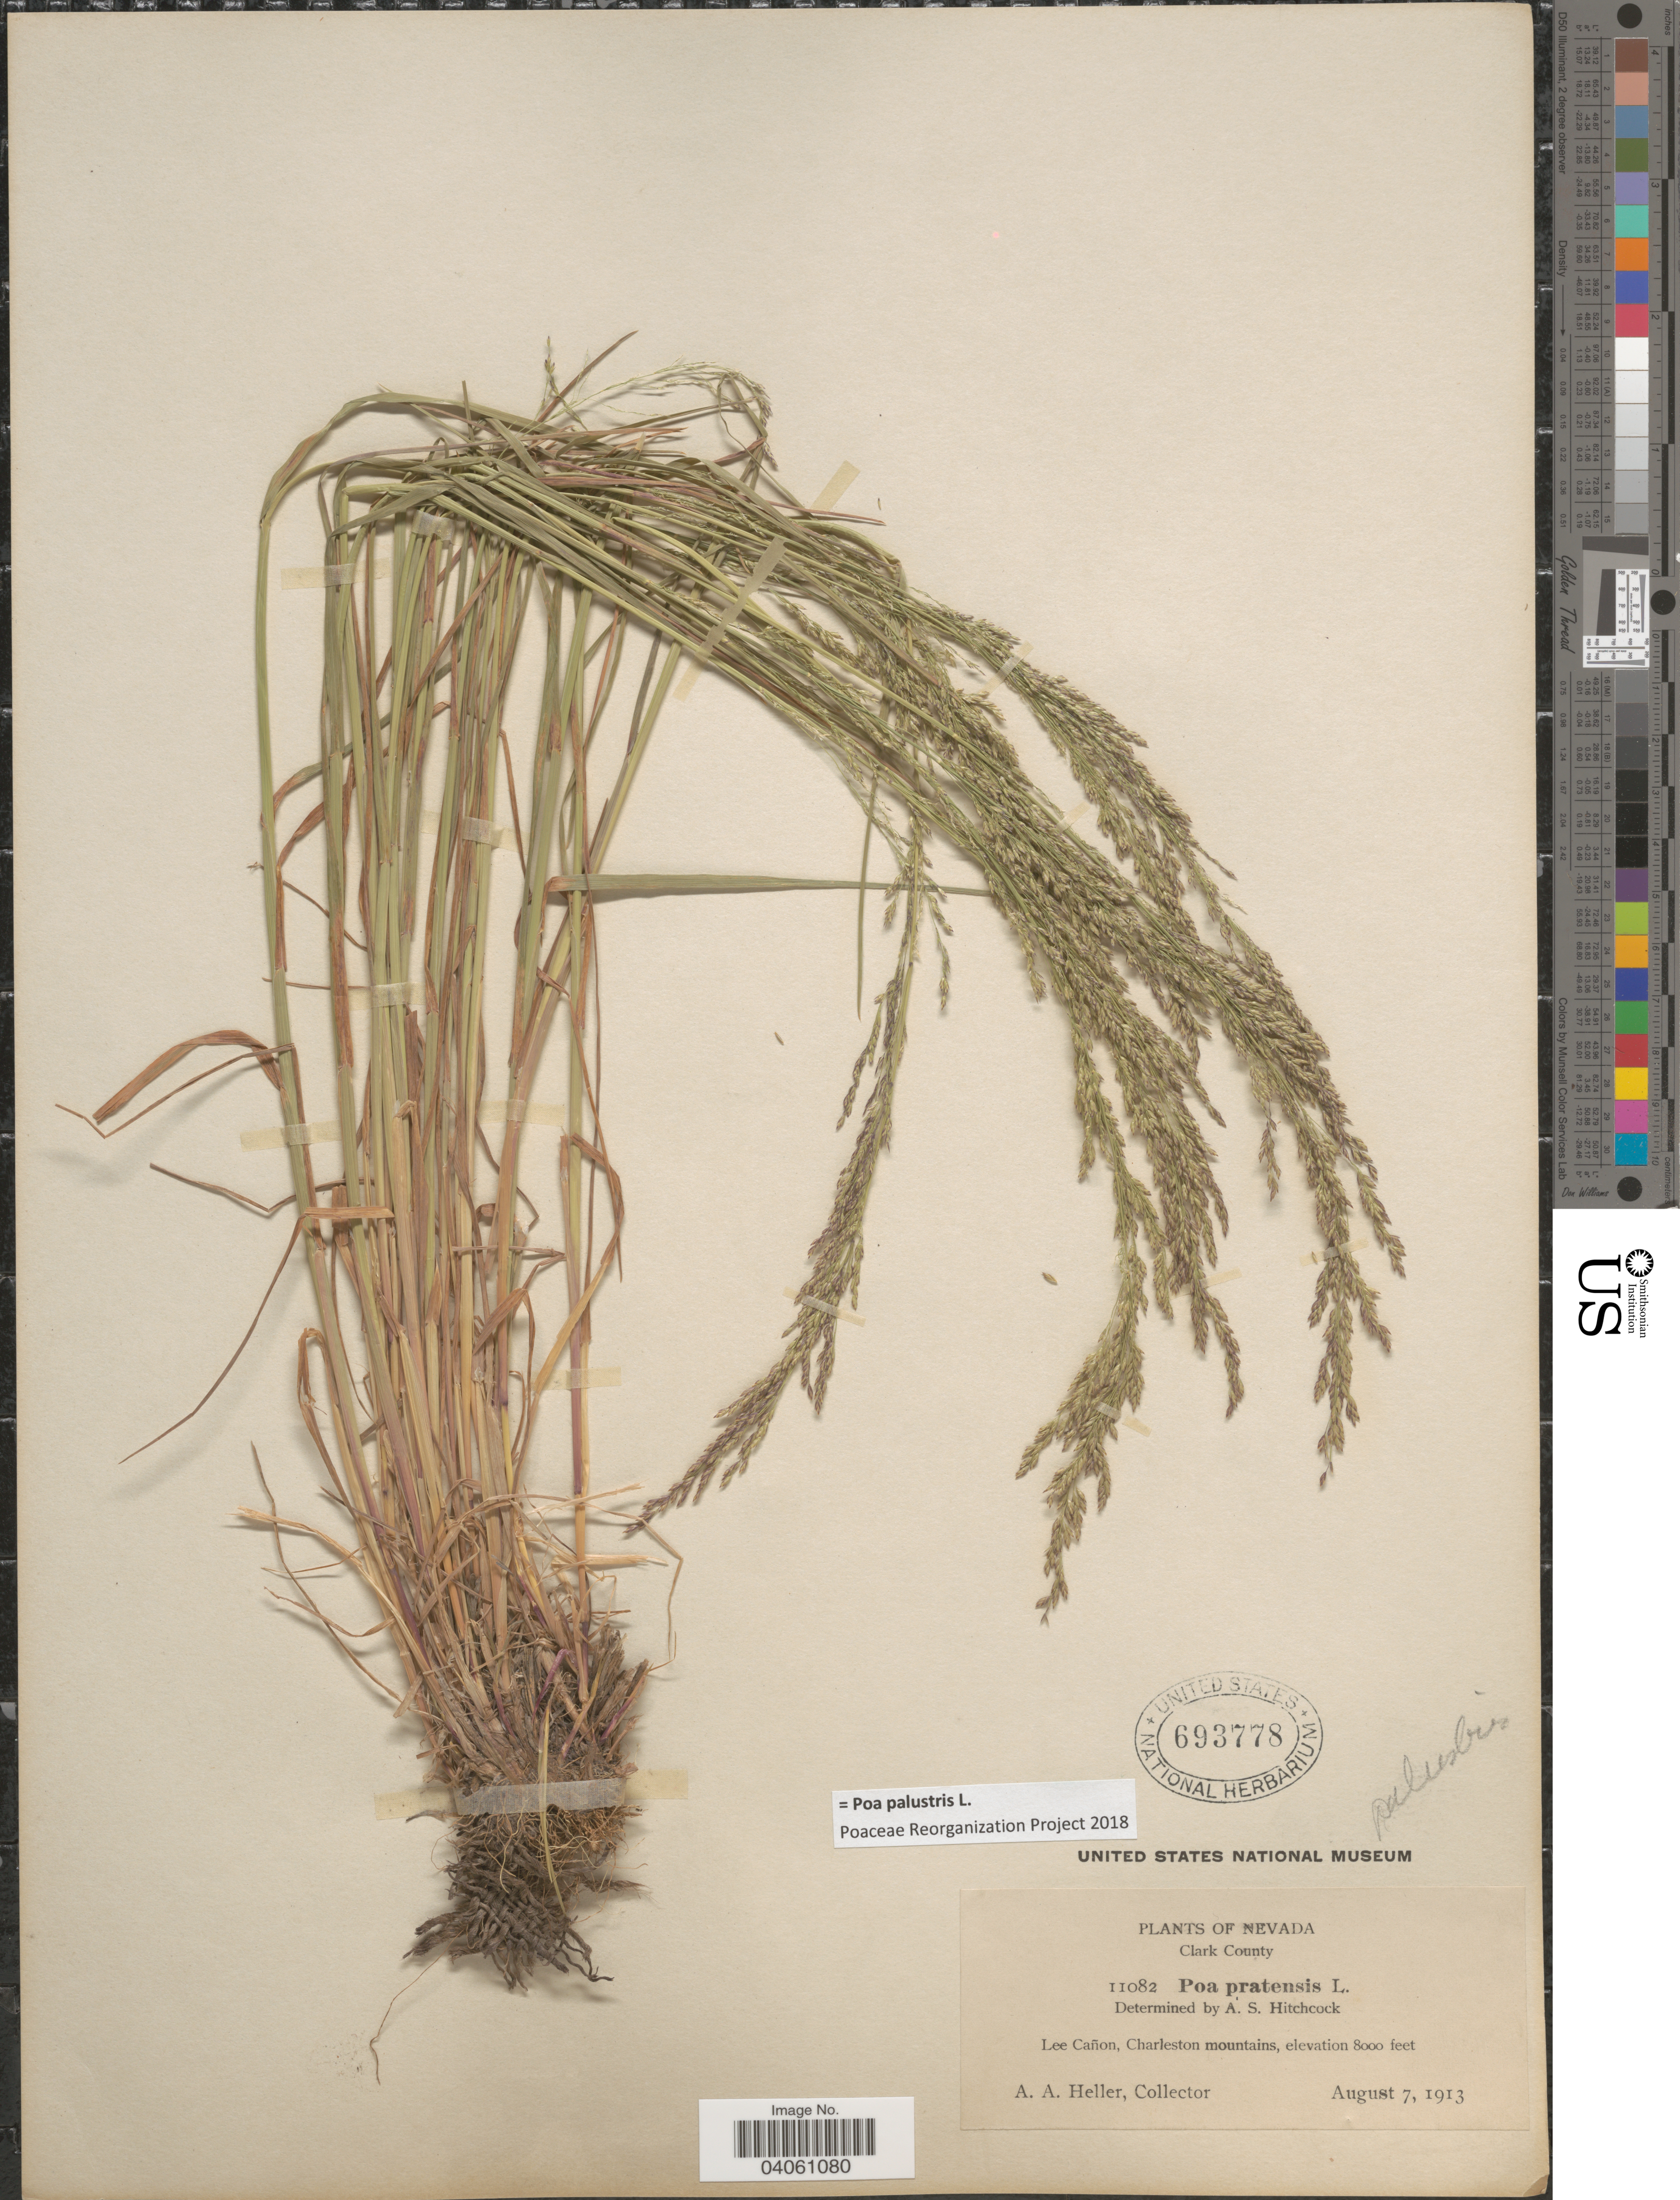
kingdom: Plantae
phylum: Tracheophyta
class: Liliopsida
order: Poales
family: Poaceae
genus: Poa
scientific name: Poa palustris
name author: L.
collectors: A. A. Heller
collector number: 11082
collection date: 1913-08-07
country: United States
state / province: Nevada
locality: Clark County. Lee Cañon, Charleston mountains.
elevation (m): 2438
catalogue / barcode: US 693778